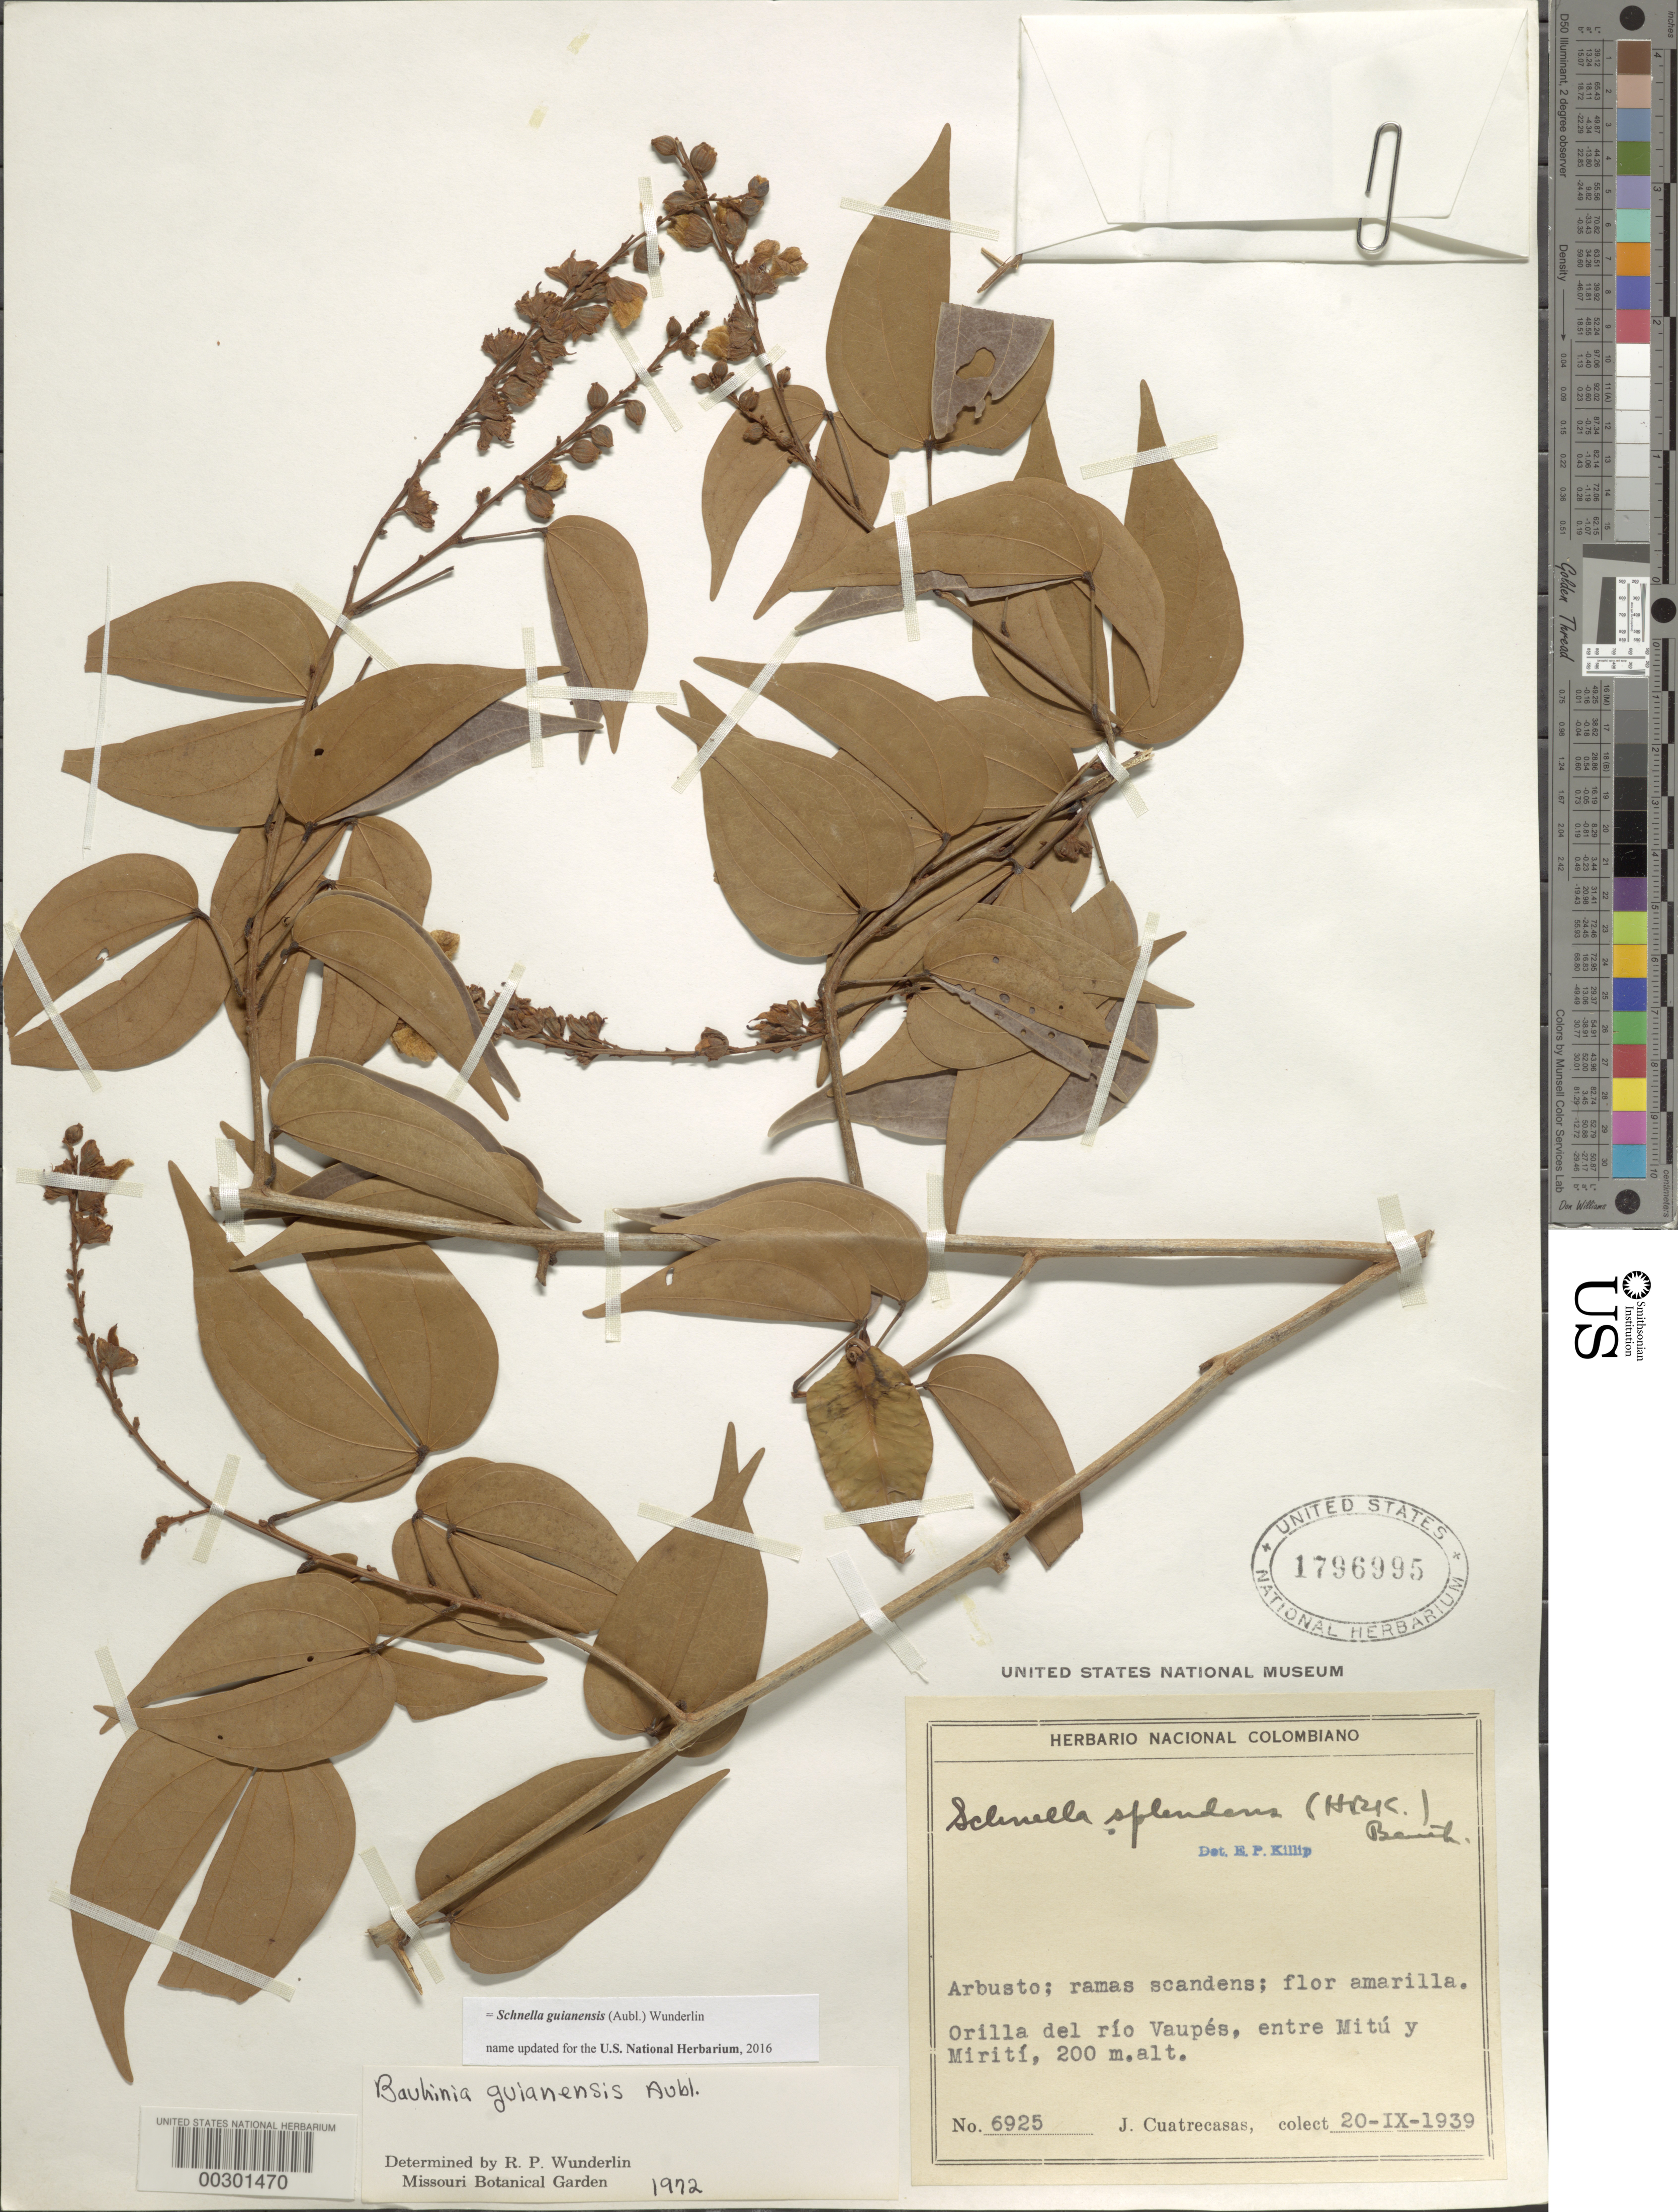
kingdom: Plantae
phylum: Tracheophyta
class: Magnoliopsida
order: Fabales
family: Fabaceae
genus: Schnella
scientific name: Schnella guianensis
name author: (Aubl.) Wunderlin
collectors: J. Cuatrecasas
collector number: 6925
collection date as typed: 20 Sep 1939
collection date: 1939-09-20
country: Colombia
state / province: Vaupés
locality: Mouth of the Rio Vaupes, between Mitu and Miriti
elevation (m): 200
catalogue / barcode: US 1796995